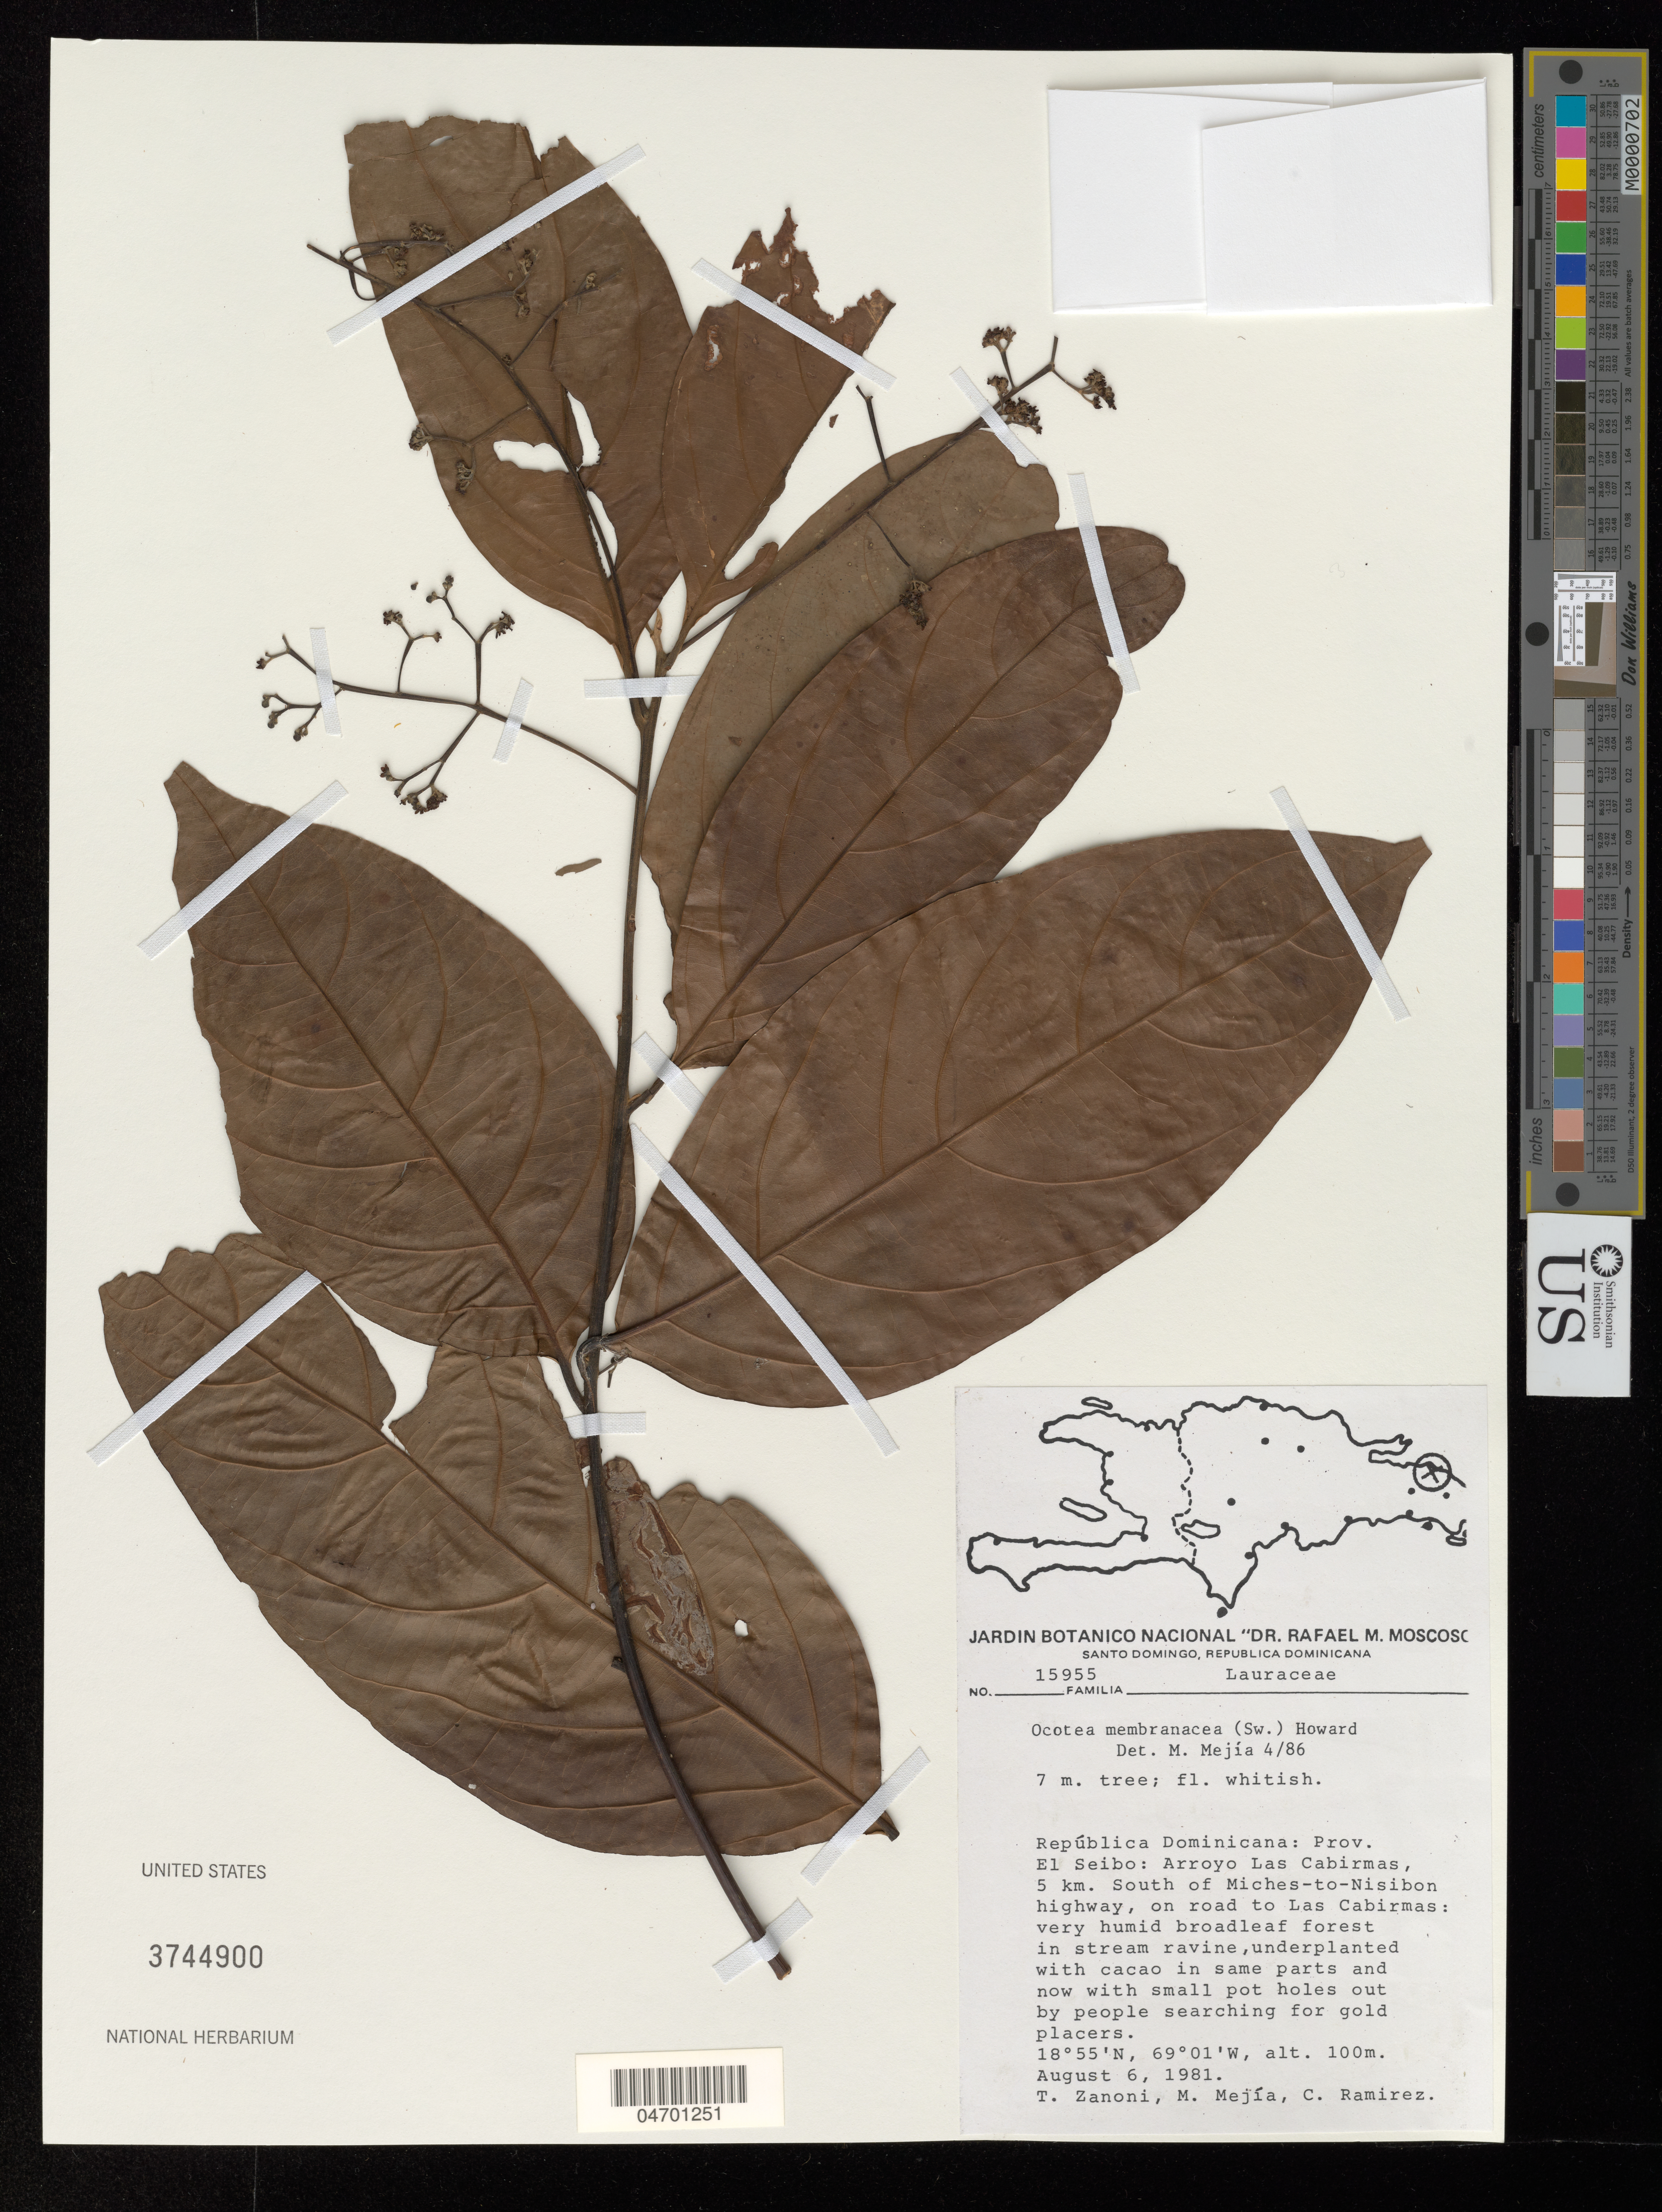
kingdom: Plantae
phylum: Tracheophyta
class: Magnoliopsida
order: Laurales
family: Lauraceae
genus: Ocotea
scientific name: Ocotea membranacea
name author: (Sw.) R.A. Howard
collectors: T. Zanoni, M. Mejia & C. Ramirez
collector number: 15955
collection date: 1981-08-06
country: Dominican Republic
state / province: El Seíbo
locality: República Dominicana. Arroyo Las Cabirmas, 5 km. South of Miches-to Nisibon highway, on road to Las Cabirmas.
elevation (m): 100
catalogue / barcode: US 3744900